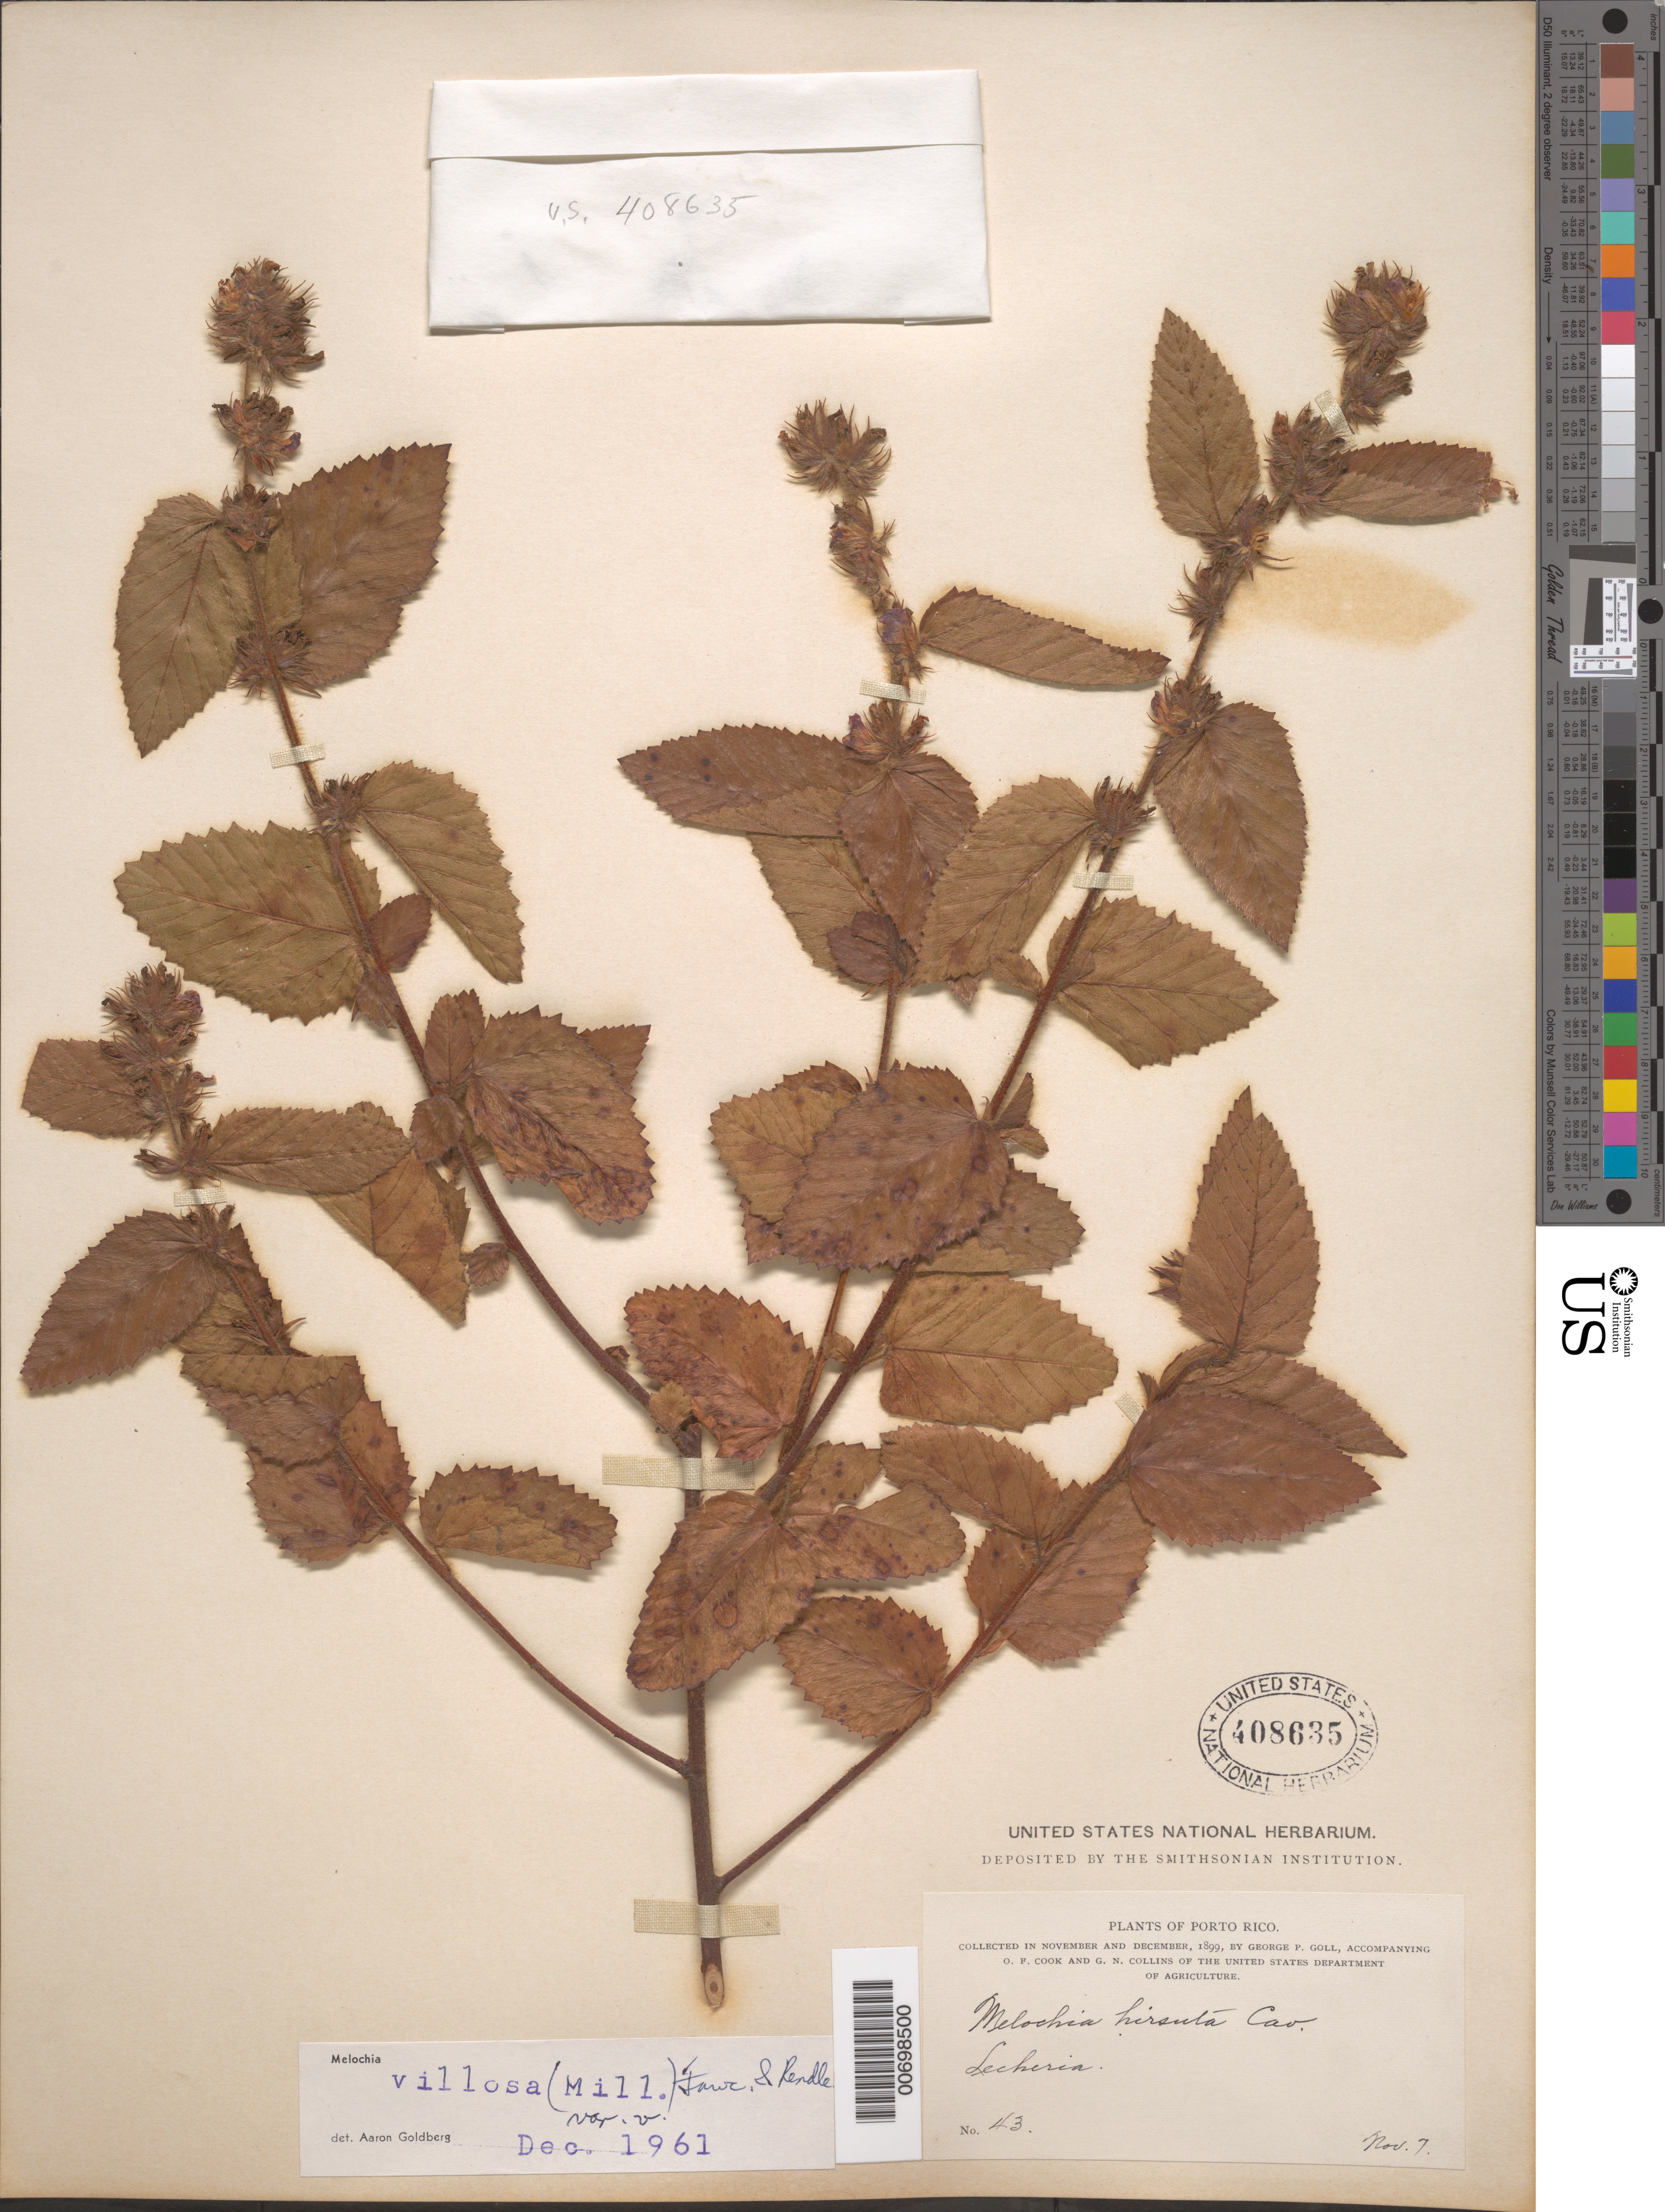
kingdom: Plantae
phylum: Tracheophyta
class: Magnoliopsida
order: Malvales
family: Malvaceae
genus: Melochia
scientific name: Melochia spicata var. spicata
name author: (L.) Fryxell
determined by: Dorr, L. J., (BOT), Smithsonian Institution - National Museum of Natural History (UNITED STATES)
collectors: G. Goll, O. F. Cook & G. N. Collins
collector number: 43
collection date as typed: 07 Nov 1899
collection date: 1899-11-07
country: Puerto Rico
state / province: San Juan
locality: Lecheria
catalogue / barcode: US 408635